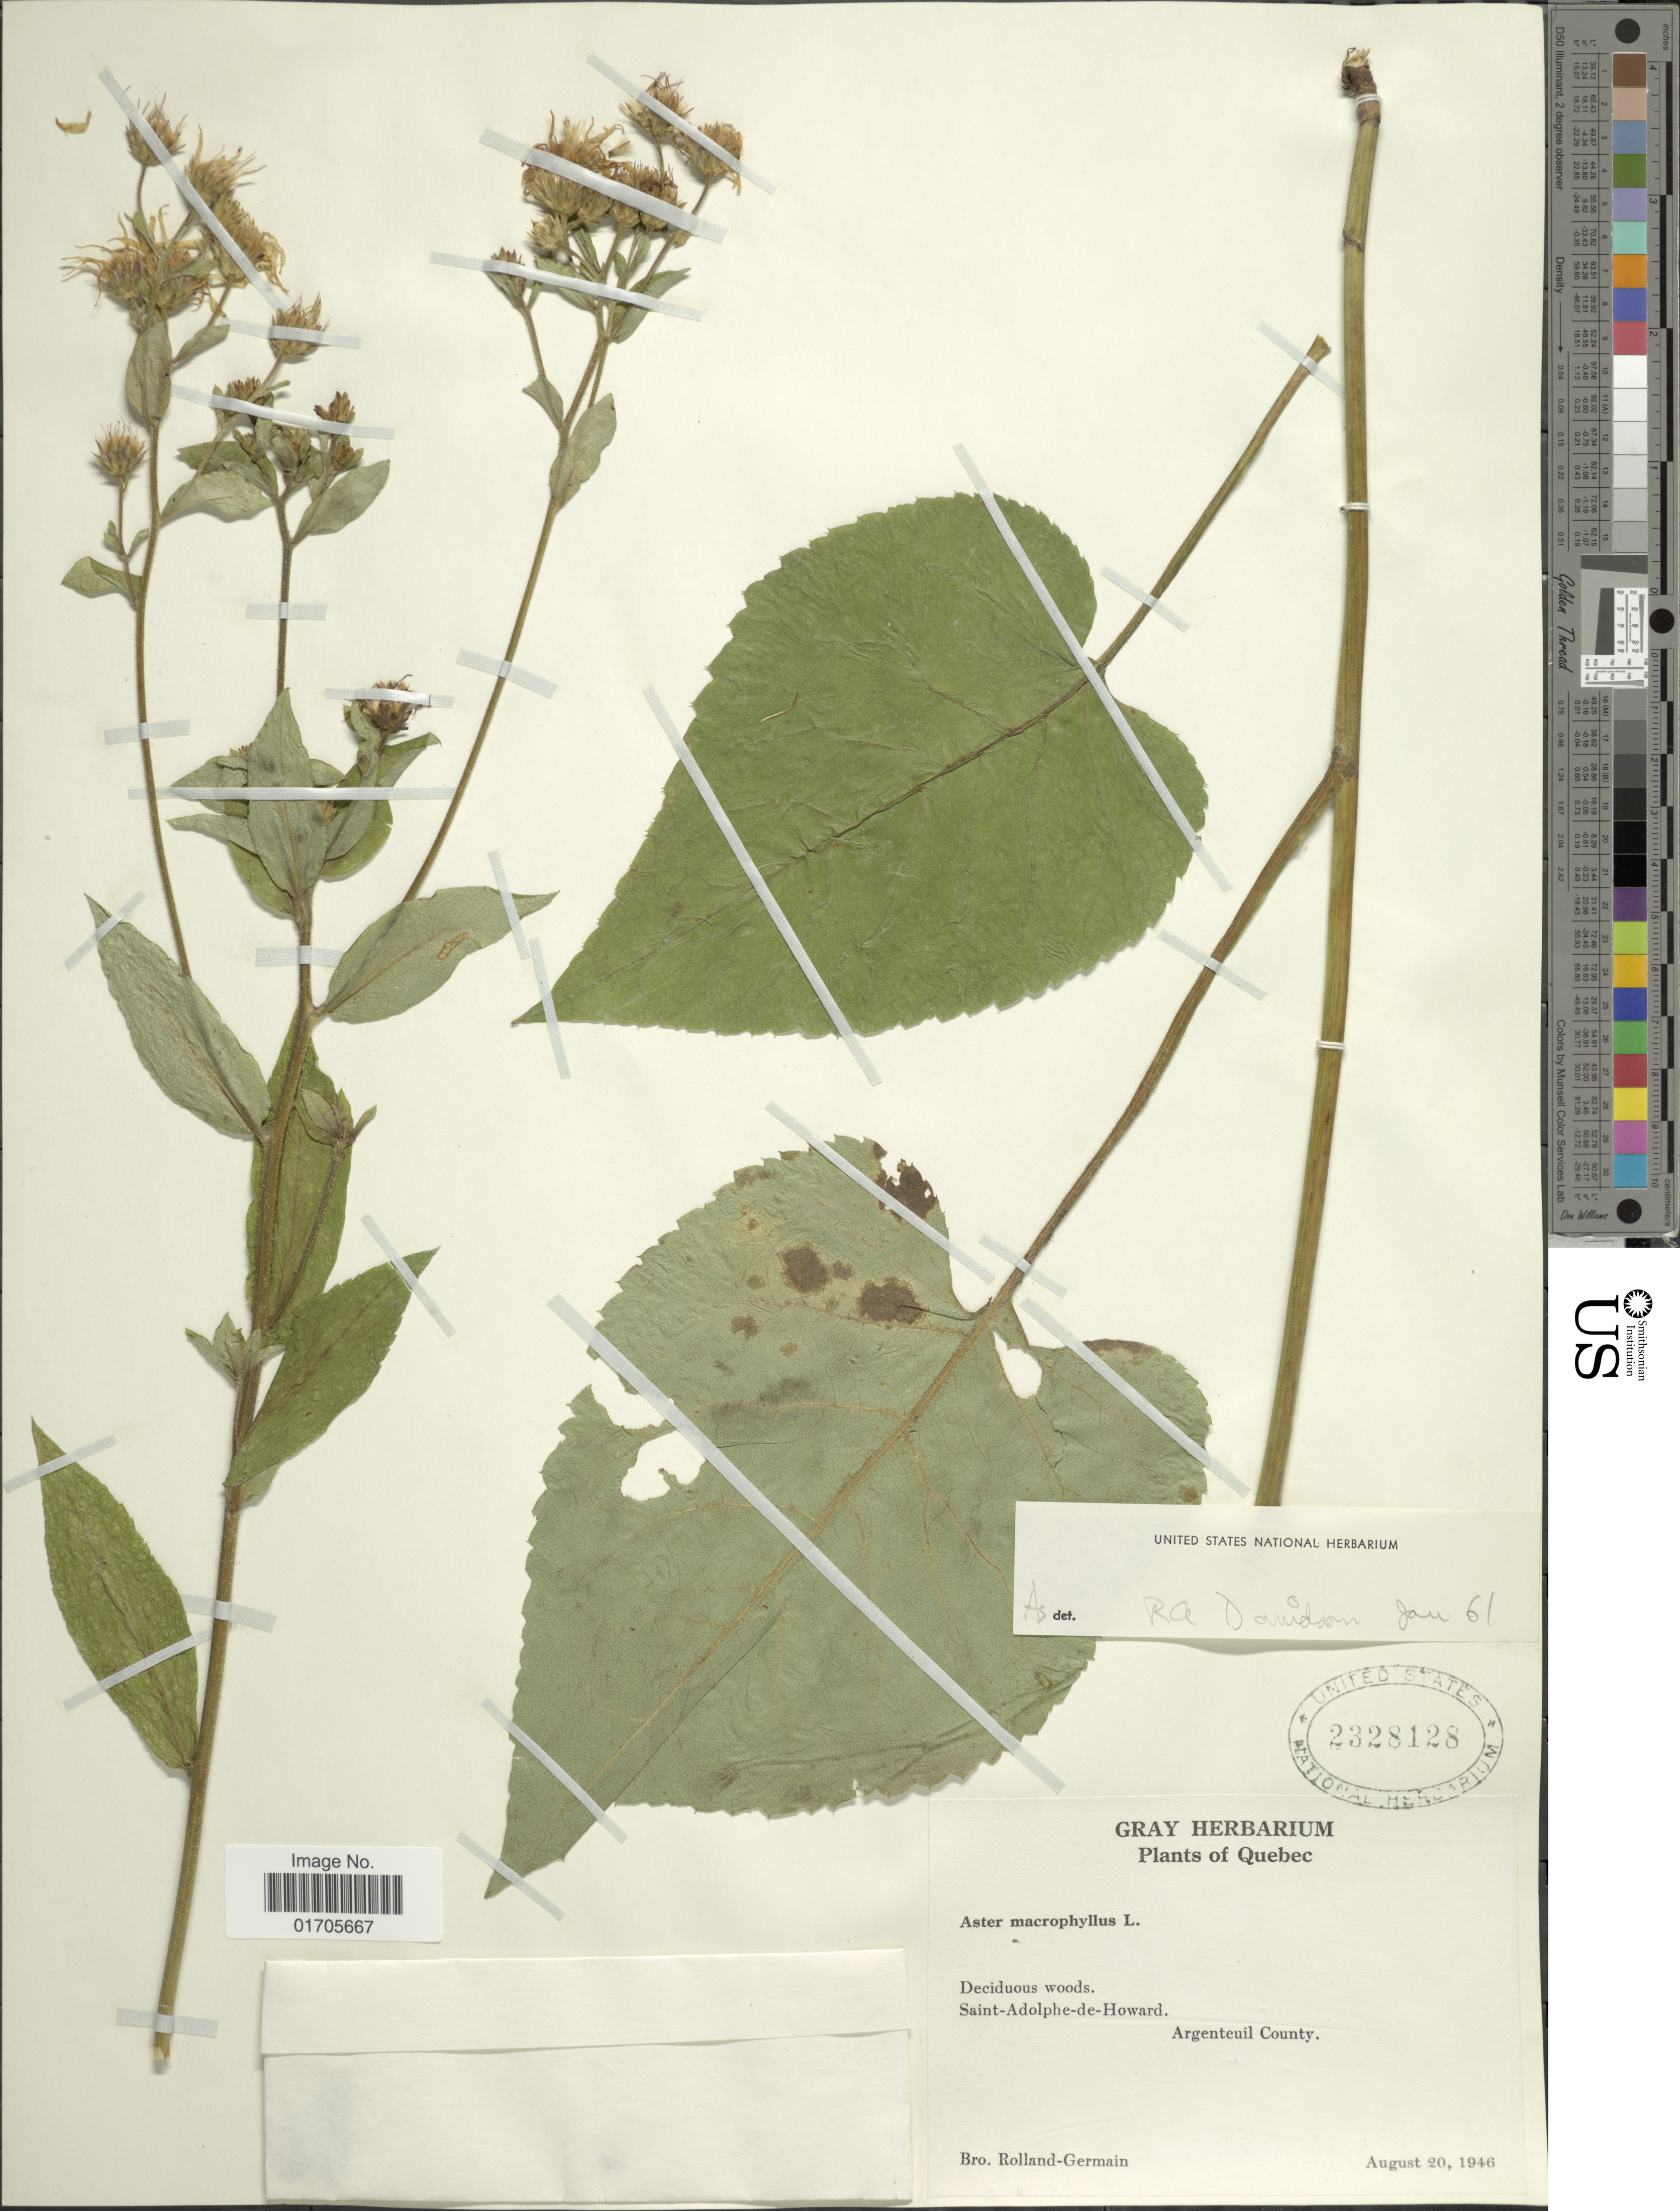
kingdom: Plantae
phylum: Tracheophyta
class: Magnoliopsida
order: Asterales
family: Asteraceae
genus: Eurybia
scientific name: Eurybia macrophylla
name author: (L.) Cass.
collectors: Rolland-Germain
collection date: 1946-08-20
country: Canada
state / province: Quebec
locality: Quebec. Deciduous woods. Saint-Adolphe-de-Howard. Argenteuil County.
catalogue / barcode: US 232812